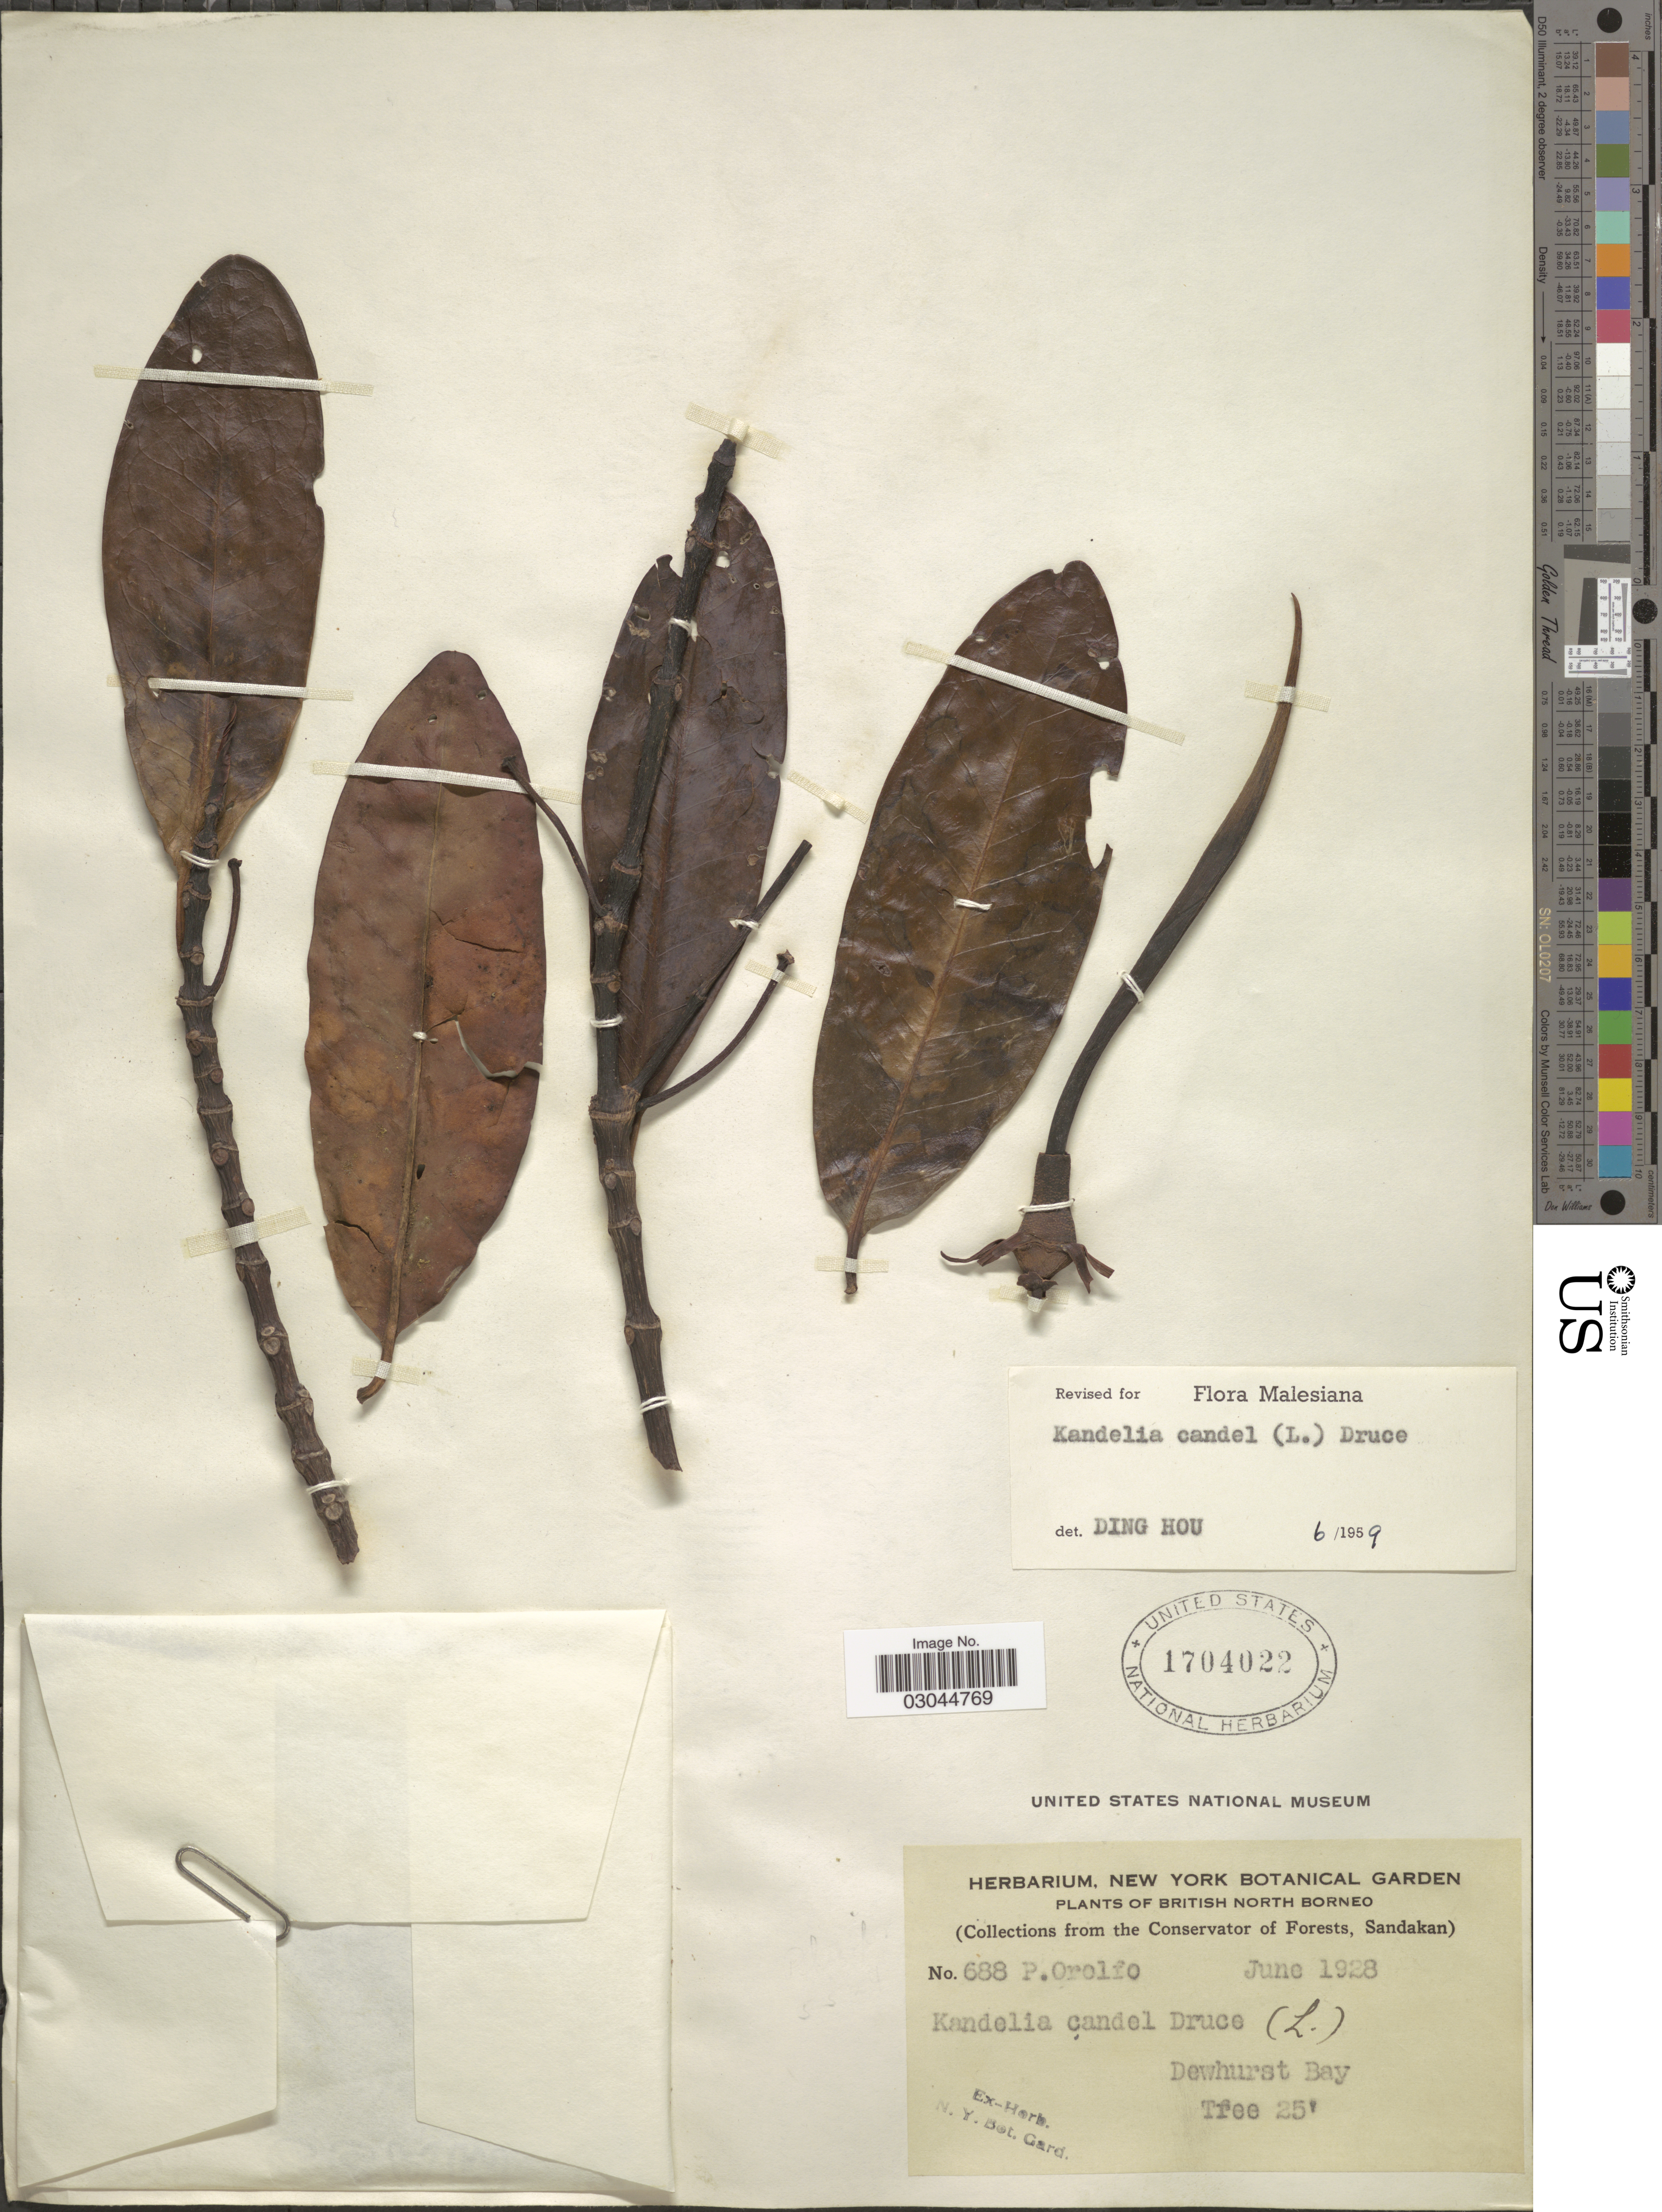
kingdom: Plantae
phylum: Tracheophyta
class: Magnoliopsida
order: Malpighiales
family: Rhizophoraceae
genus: Kandelia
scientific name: Kandelia candel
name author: (L.) Druce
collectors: P. Orolfo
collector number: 688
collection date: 1928-06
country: Malaysia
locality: British North Borneo. (Conservator of Forests, Sandakan). Dewhurst Bay.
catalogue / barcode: US 1704022